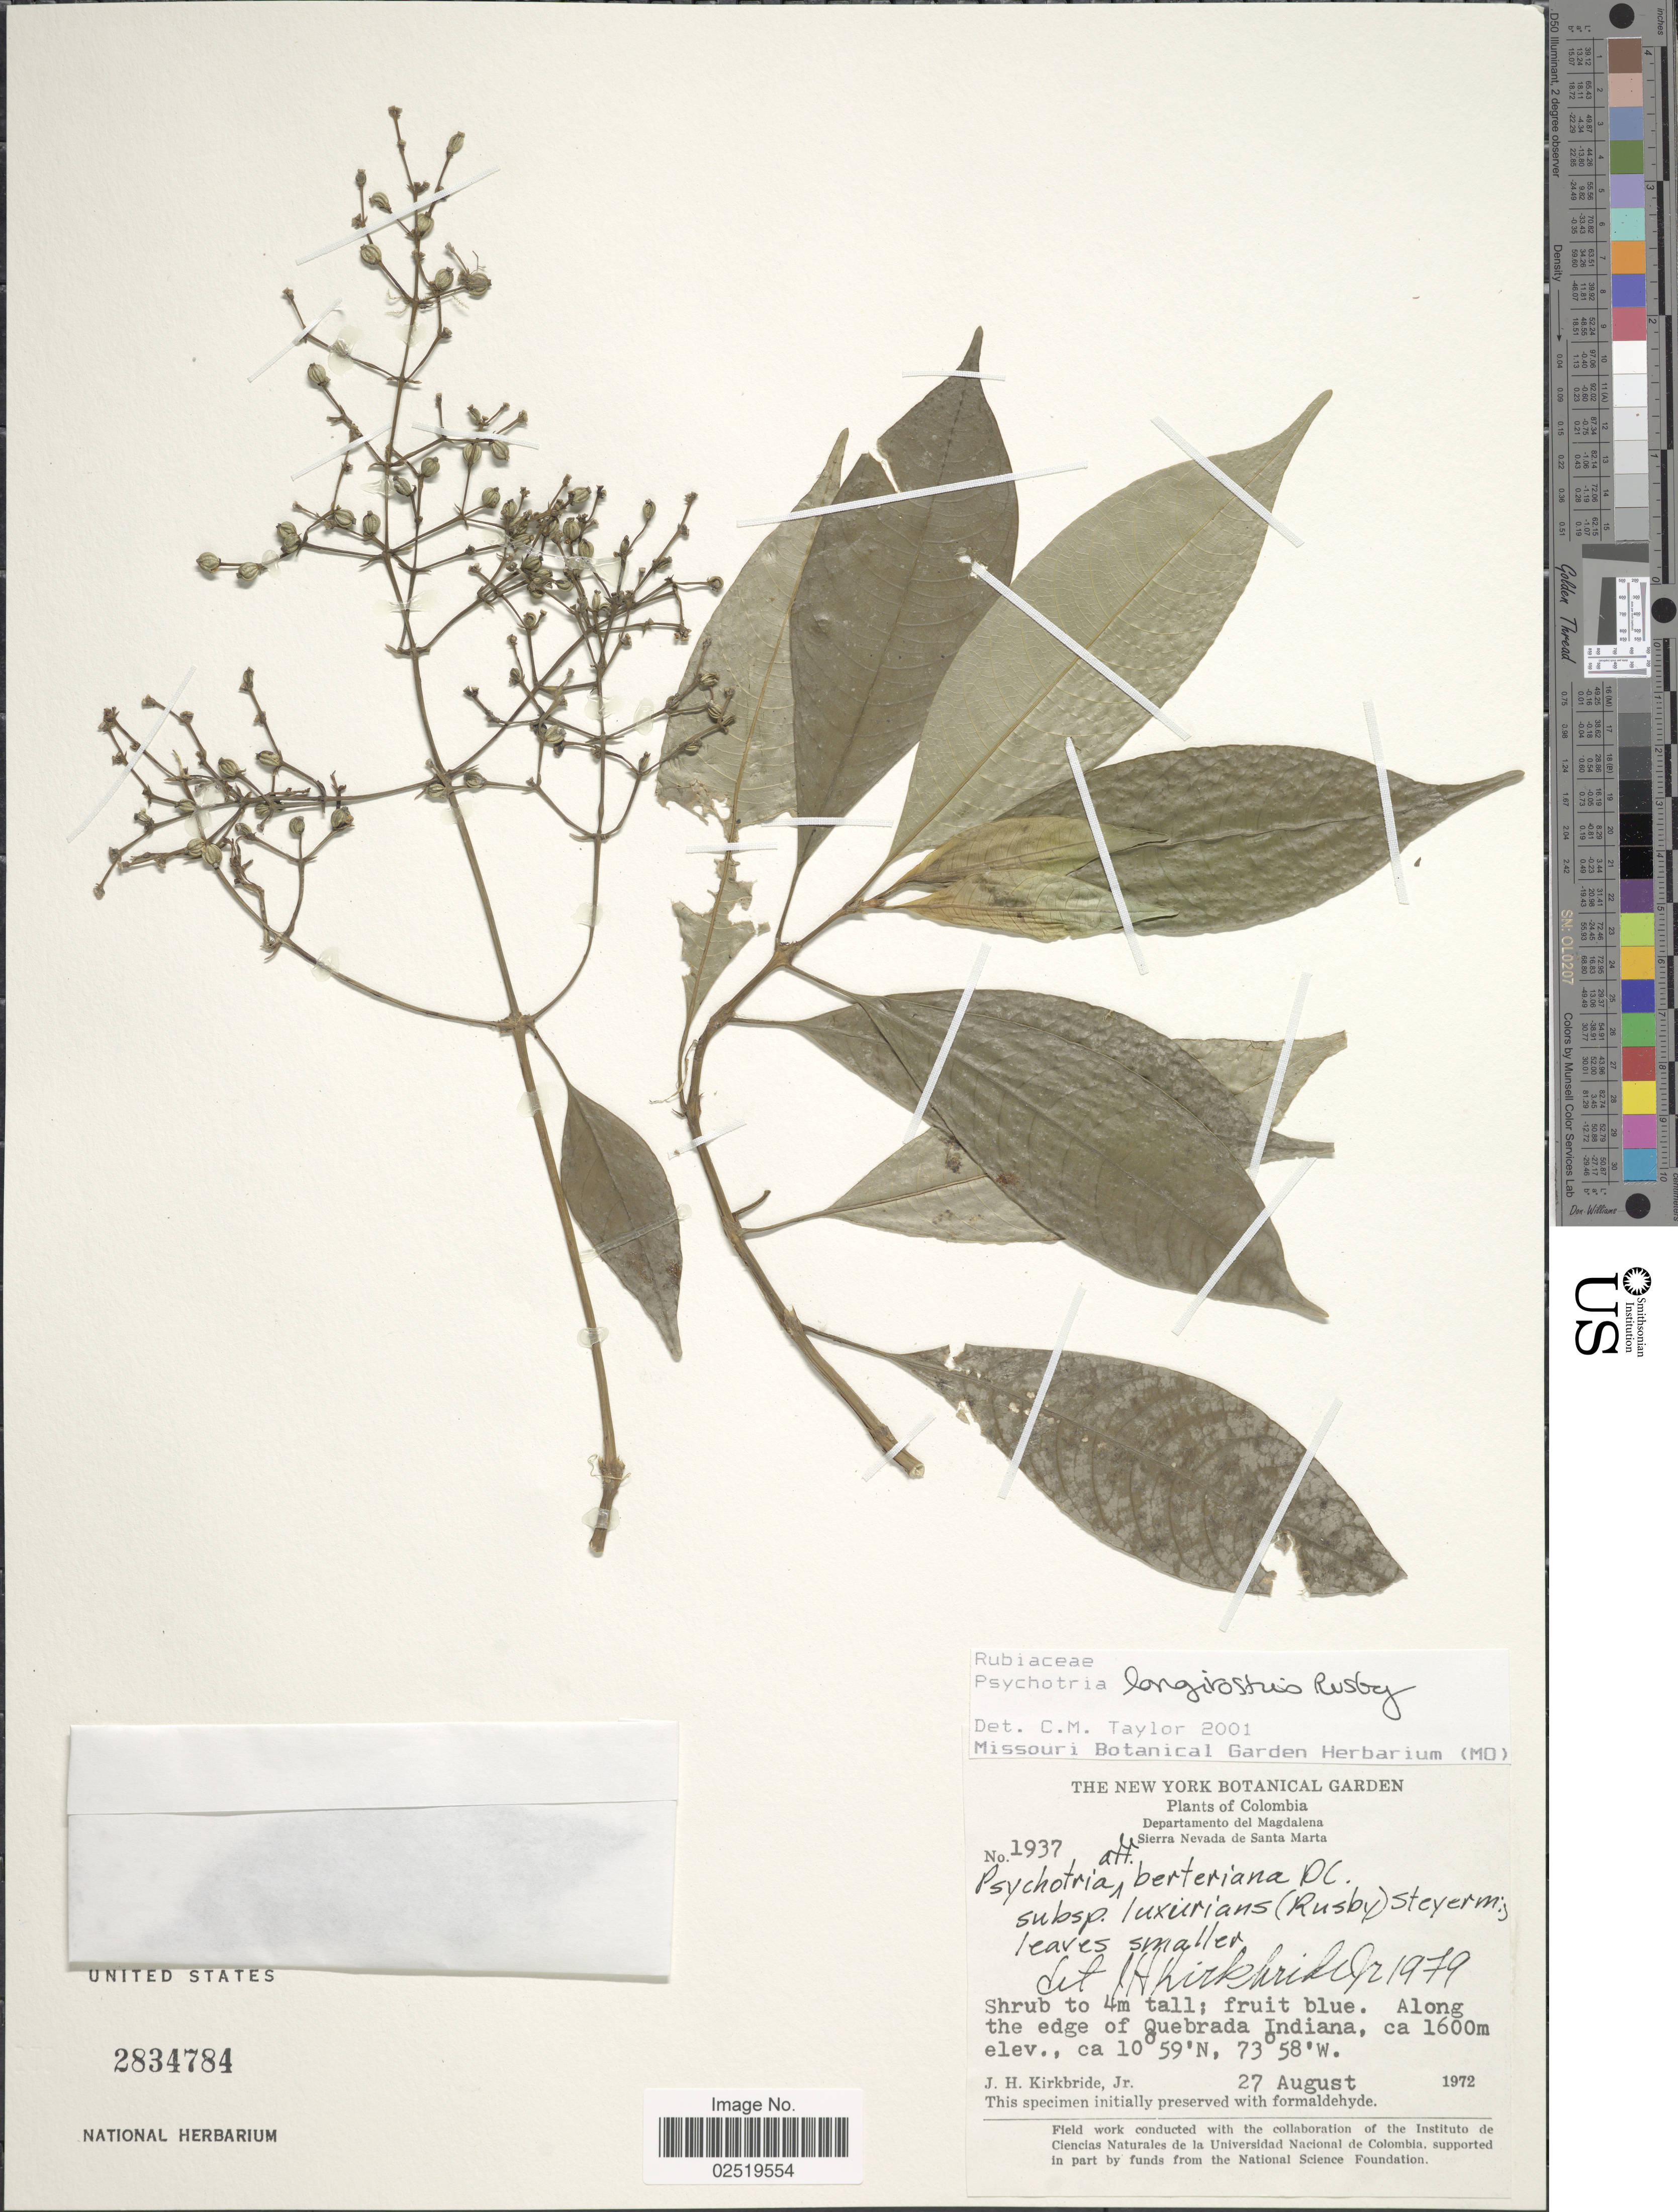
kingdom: Plantae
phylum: Tracheophyta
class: Magnoliopsida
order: Gentianales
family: Rubiaceae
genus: Psychotria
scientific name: Psychotria longirostris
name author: (Rusby) Standl.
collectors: J. H. Kirkbride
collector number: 1937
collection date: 1972-08-27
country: Colombia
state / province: Magdalena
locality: Sierra Nevada de Santa Marta, along the edge of Quebrada Indiana.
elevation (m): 1600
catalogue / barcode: US 2834784